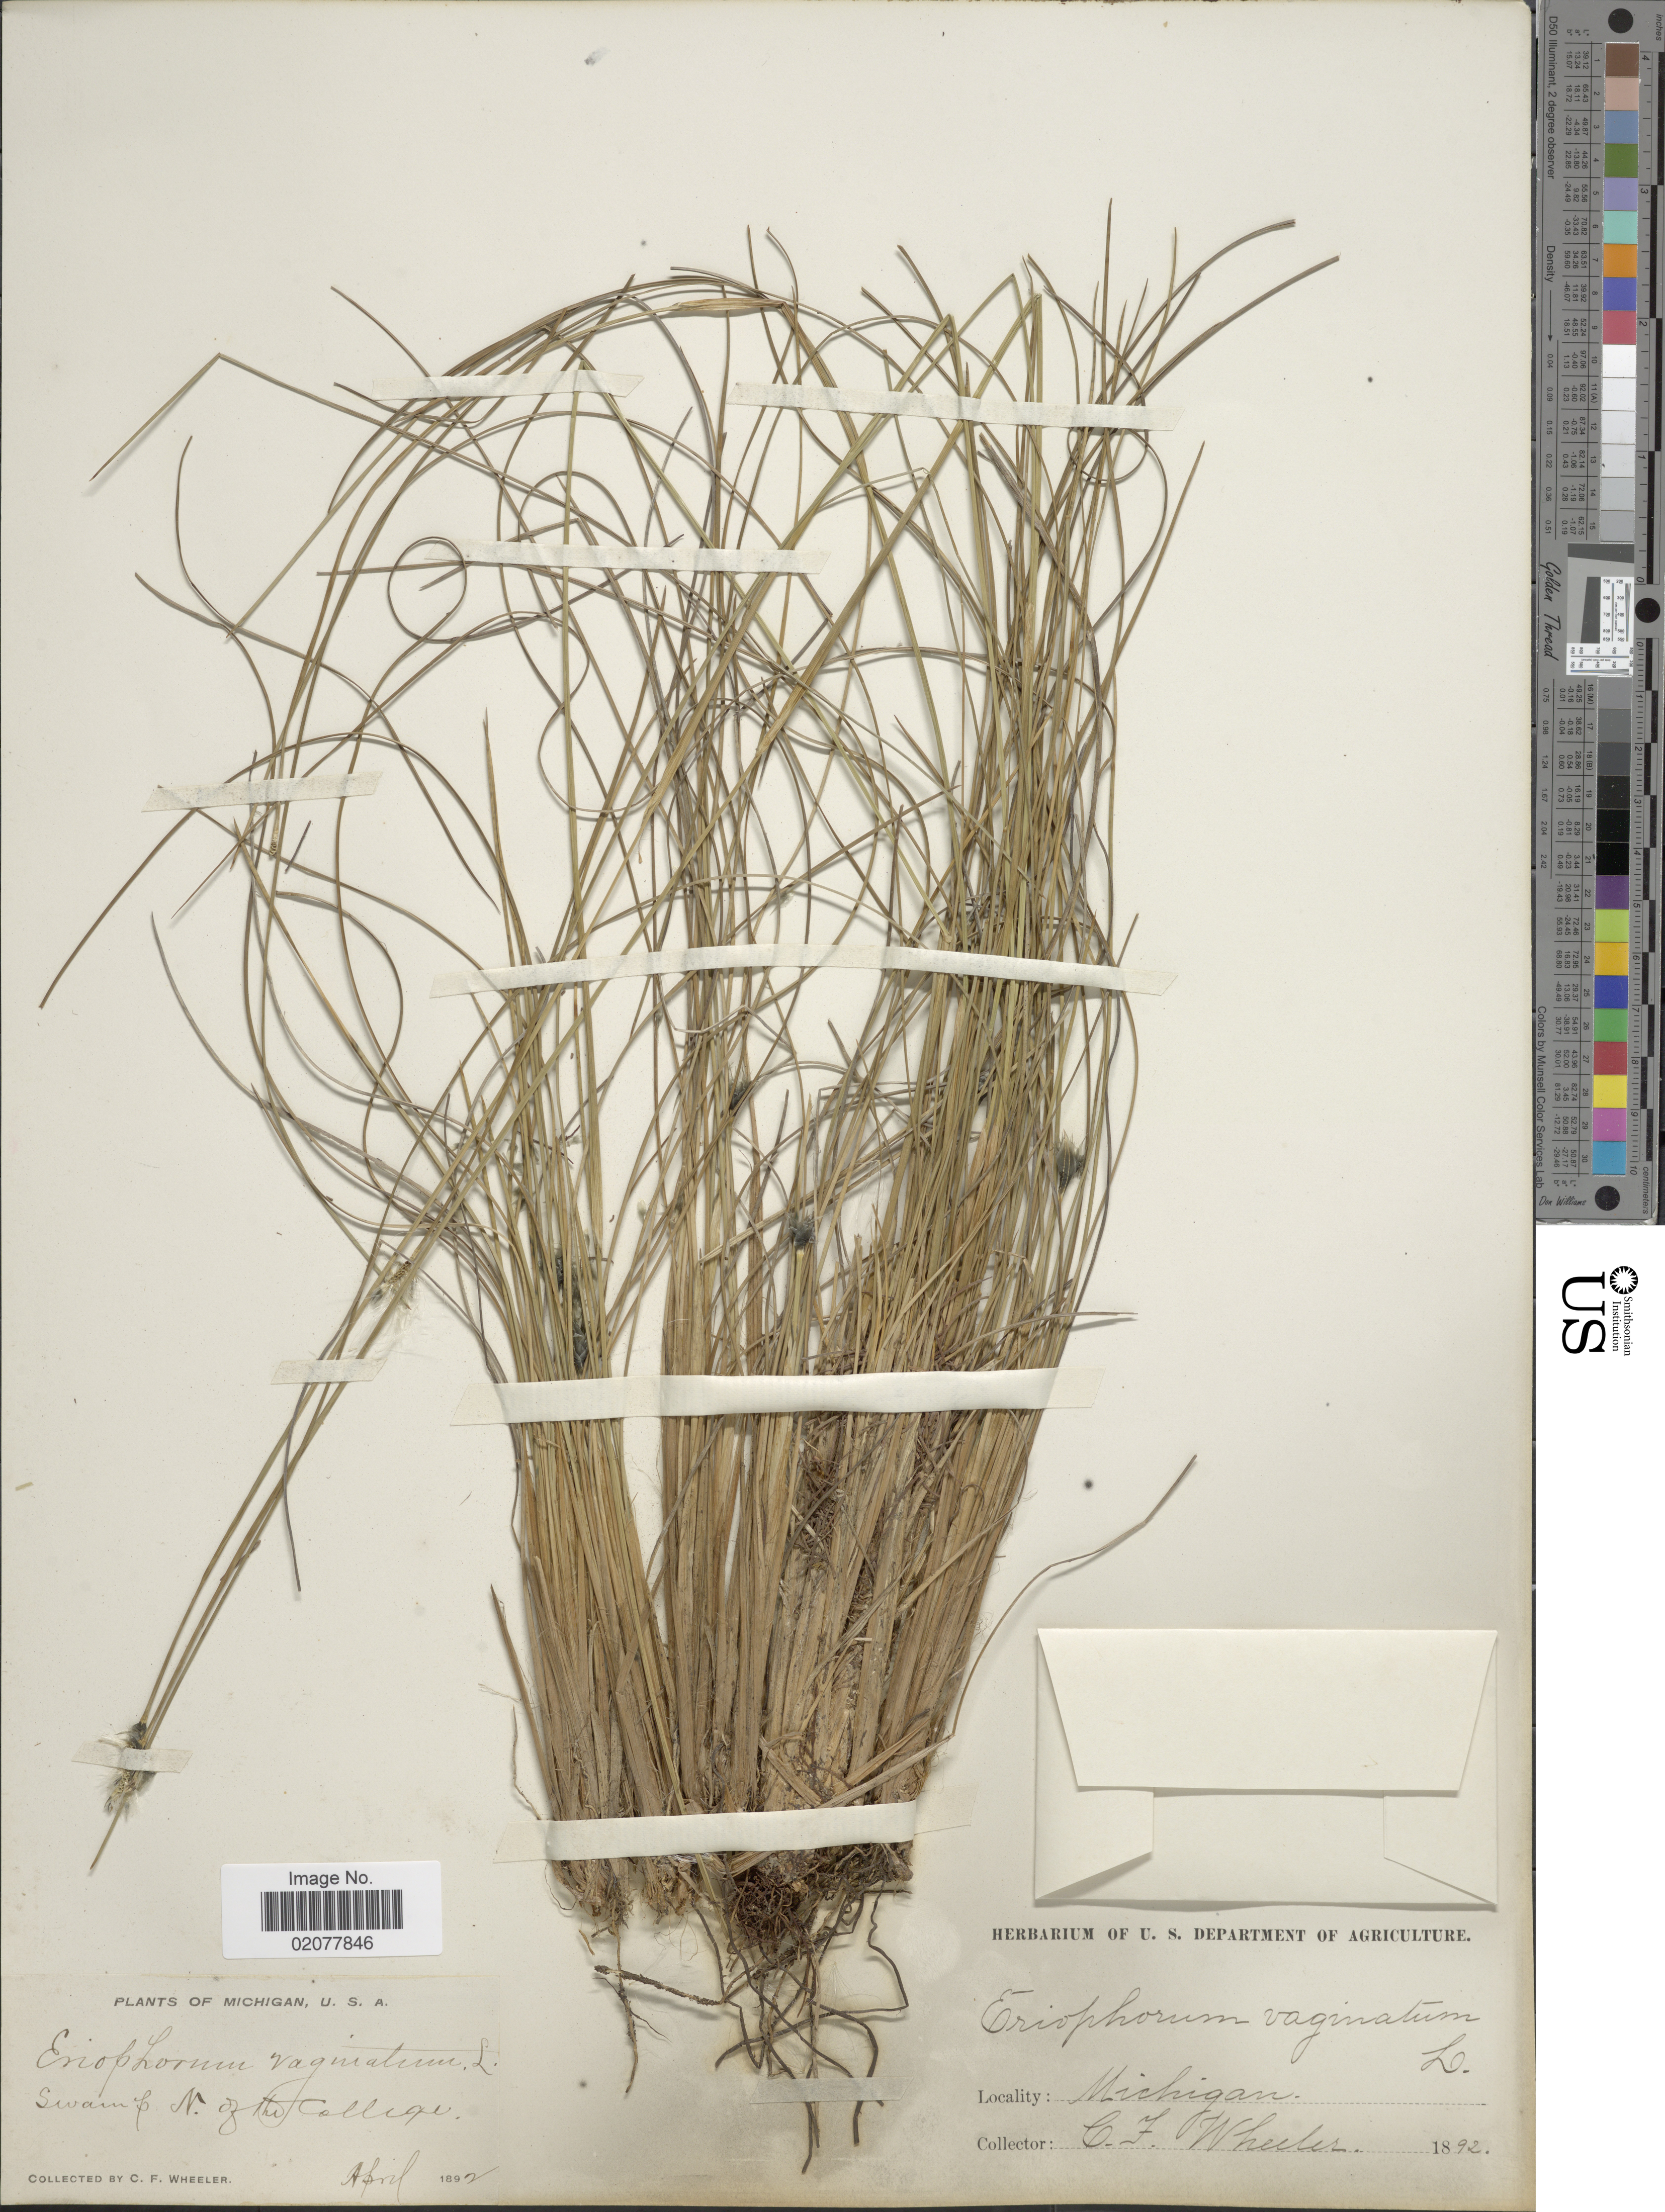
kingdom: Plantae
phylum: Tracheophyta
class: Liliopsida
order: Poales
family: Cyperaceae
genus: Eriophorum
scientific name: Eriophorum spissum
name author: Fernald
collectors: C. Wheeler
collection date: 1892-04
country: United States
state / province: Michigan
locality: Swamp of N. of the College